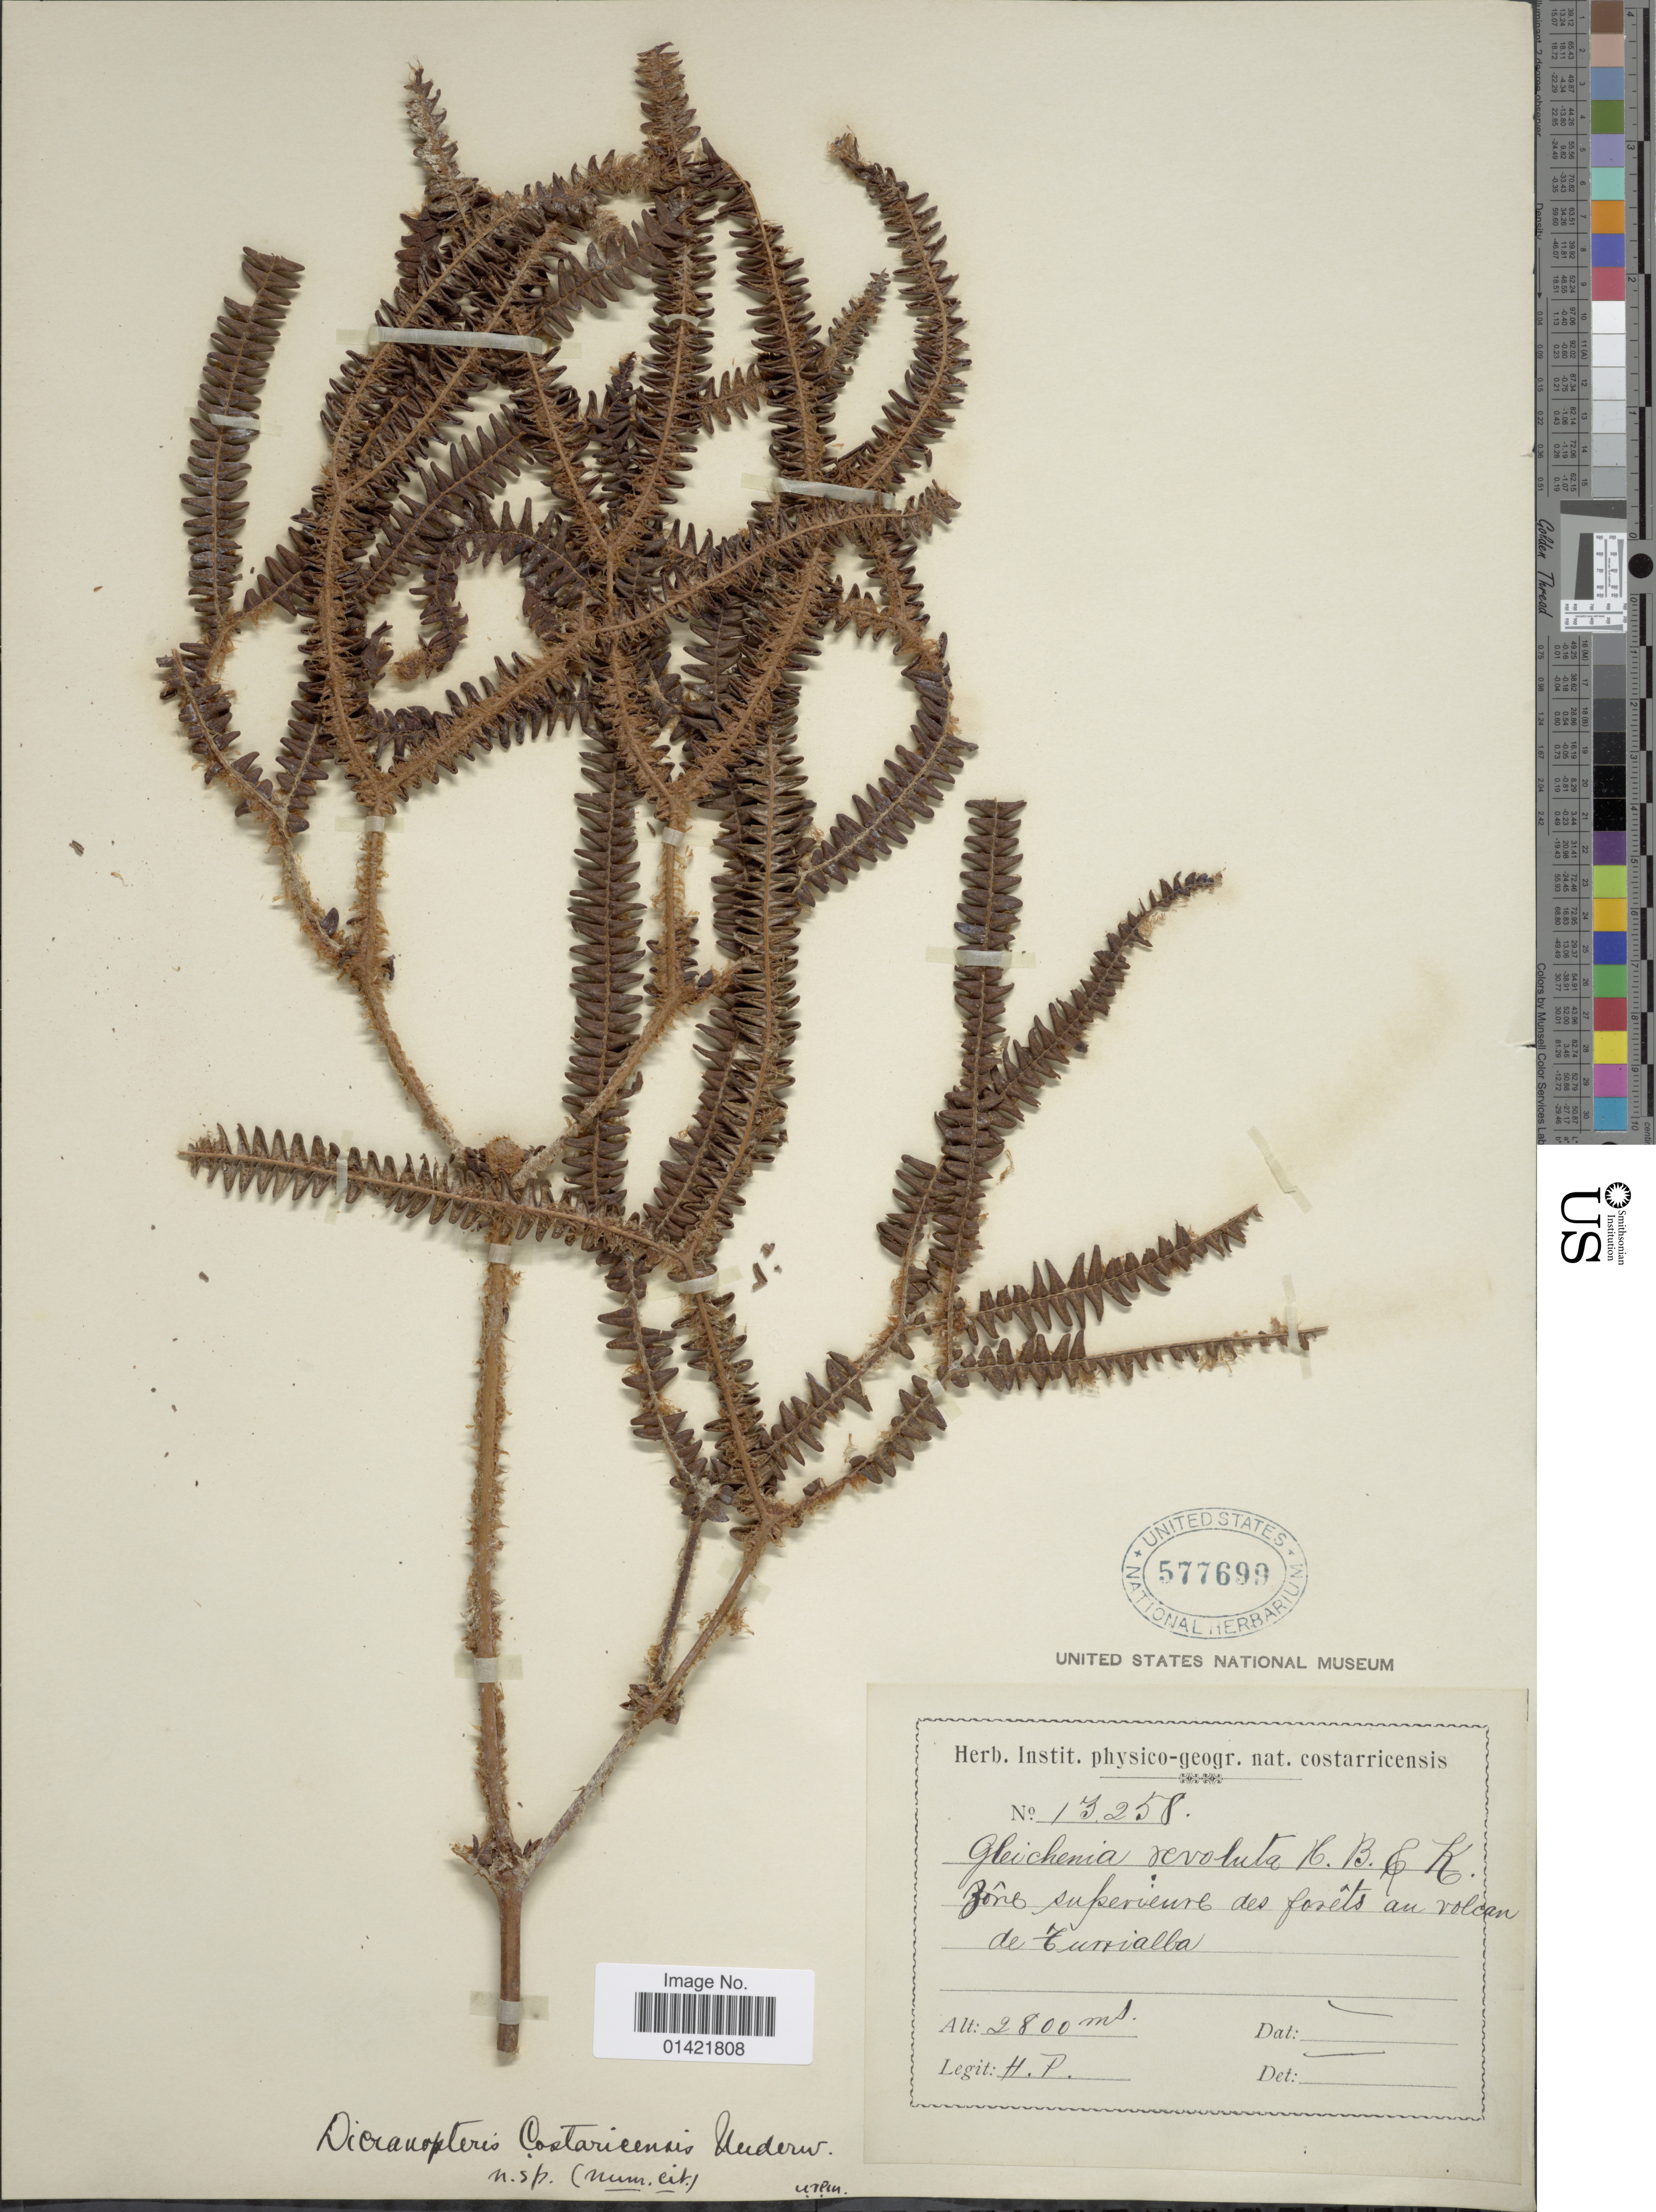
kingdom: Plantae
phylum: Tracheophyta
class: Polypodiopsida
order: Gleicheniales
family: Gleicheniaceae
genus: Sticherus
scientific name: Sticherus revolutus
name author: (Kunth) Ching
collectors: H. P.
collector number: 13258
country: Costa Rica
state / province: Cartago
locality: Zone supérieure des forêts au volcán de Turrialba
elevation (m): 2800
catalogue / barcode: US 577699